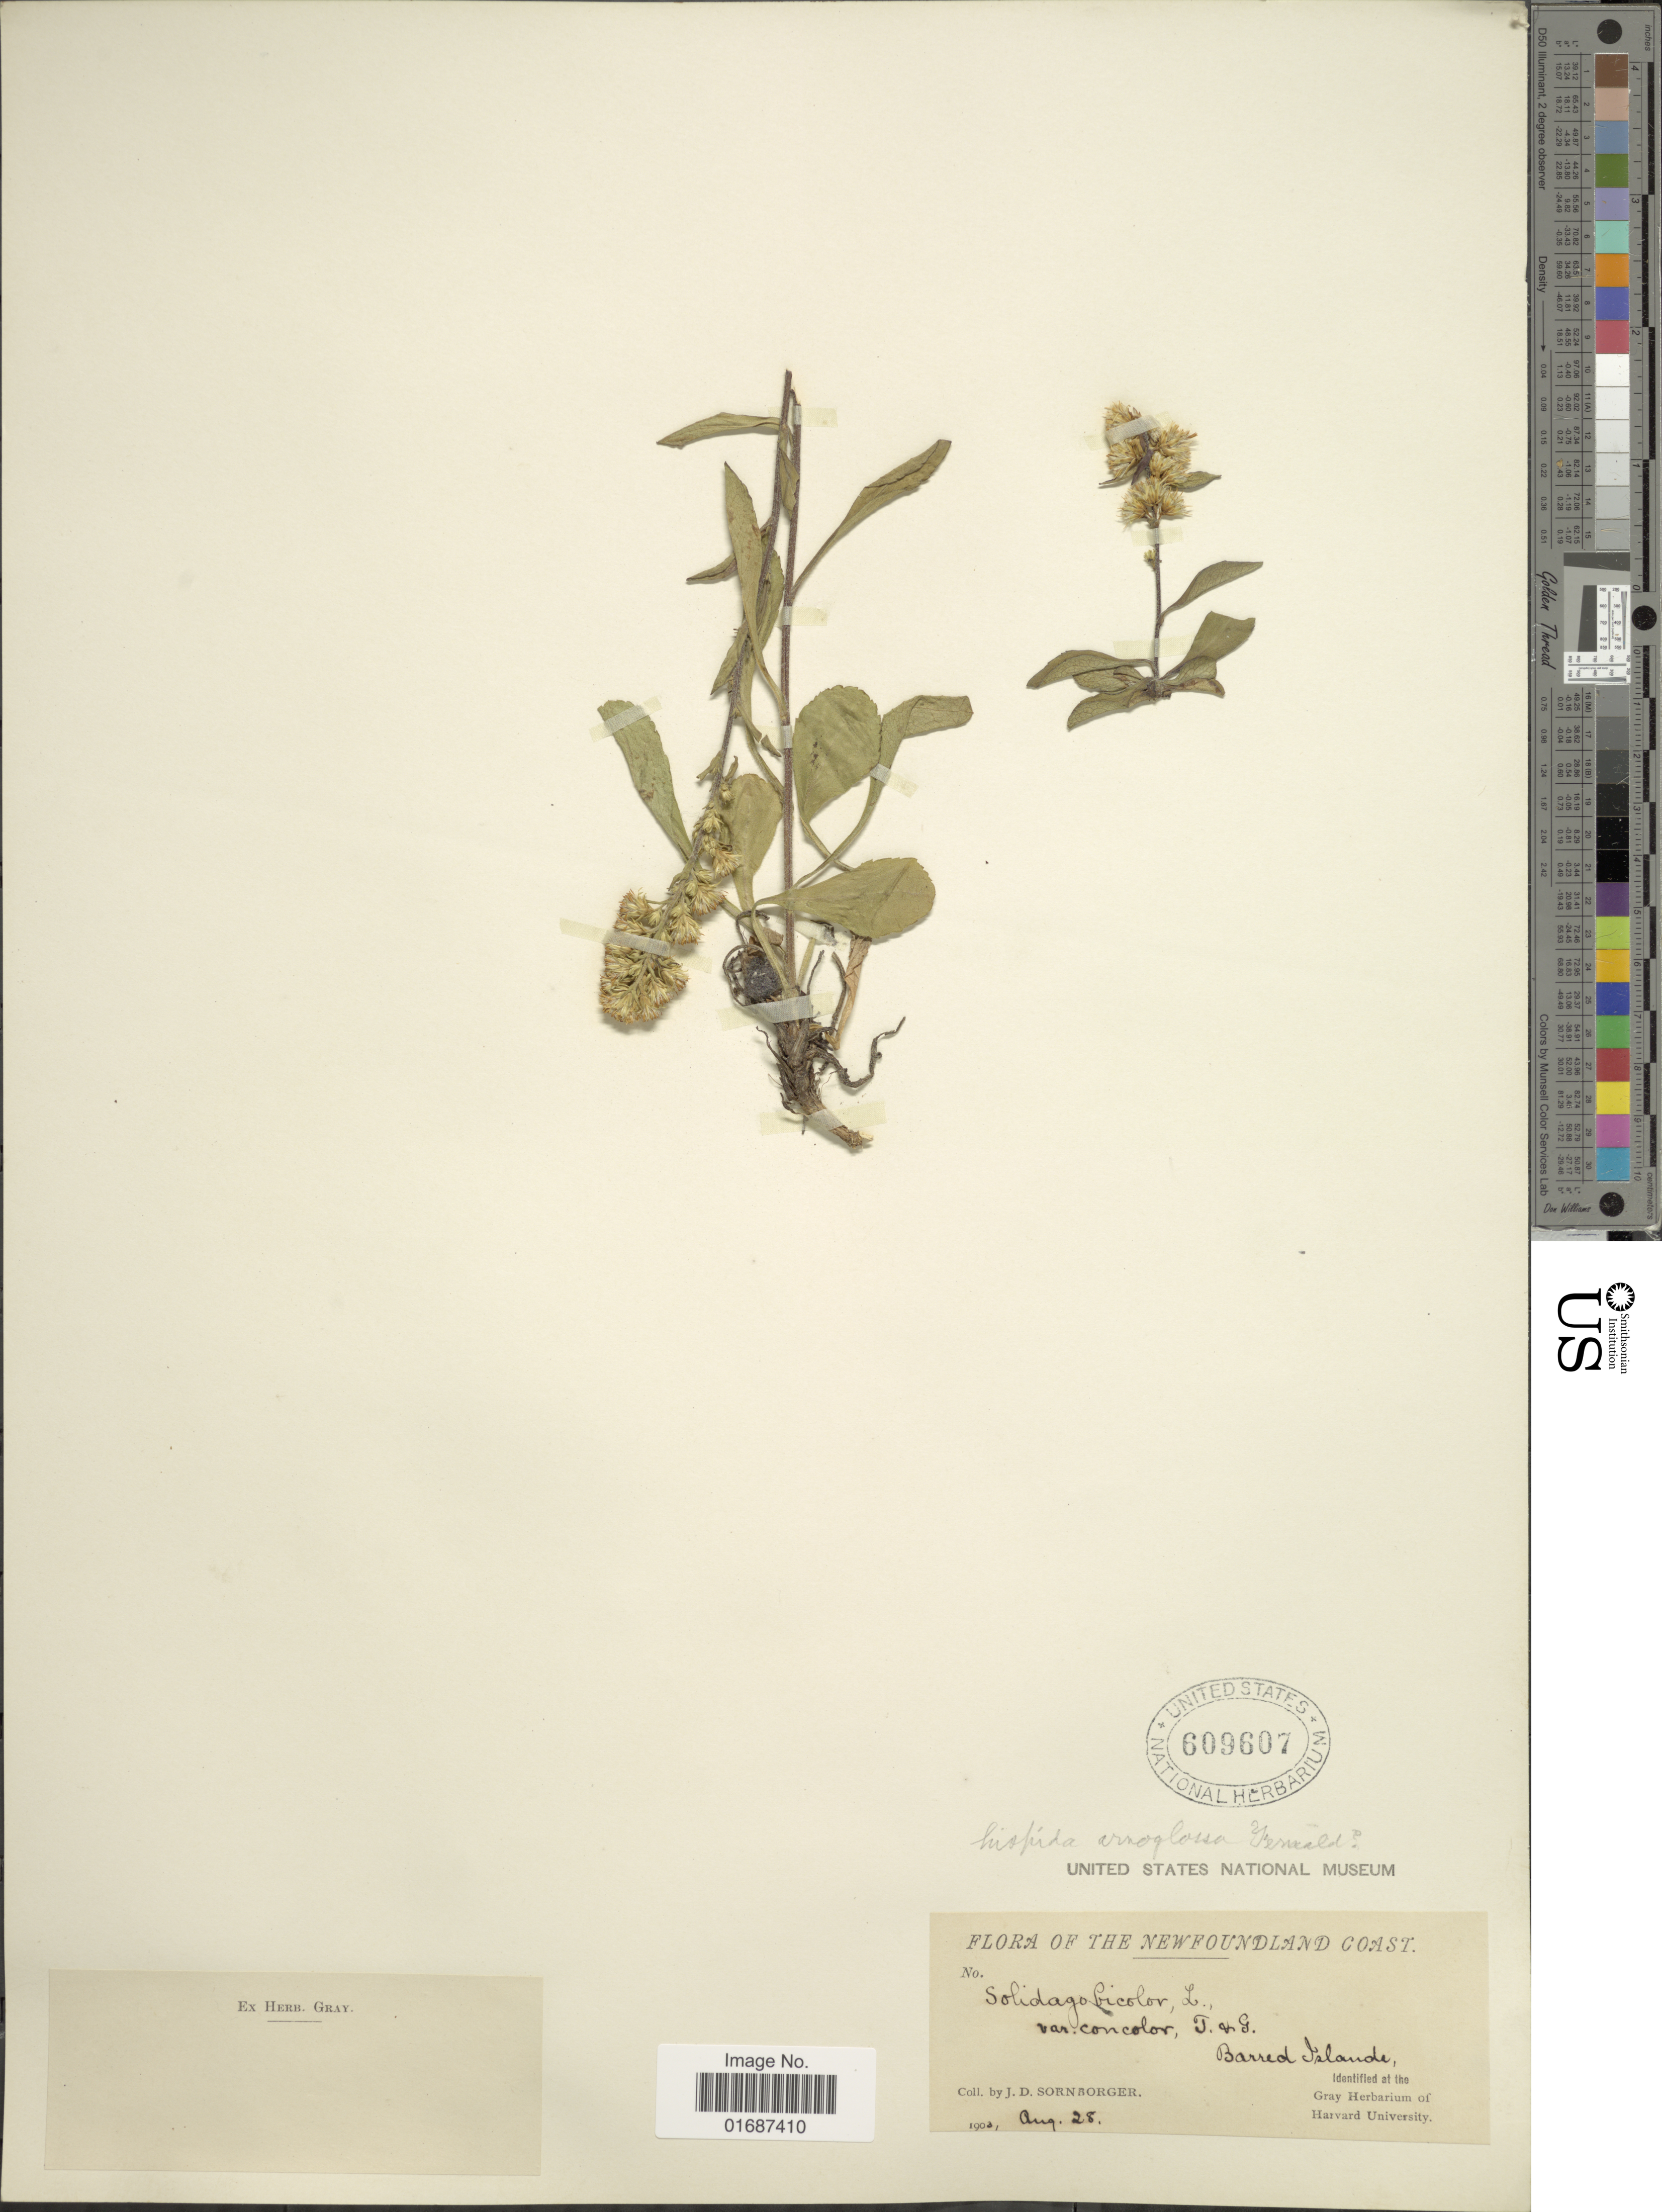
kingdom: Plantae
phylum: Tracheophyta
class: Magnoliopsida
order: Asterales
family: Asteraceae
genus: Solidago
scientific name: Solidago hispida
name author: Muhl. ex Willd.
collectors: J. Sornborger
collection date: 1903-08-28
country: Canada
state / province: Newfoundland and Labrador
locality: Newfoundland Coast, Barred Islands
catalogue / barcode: US 609607